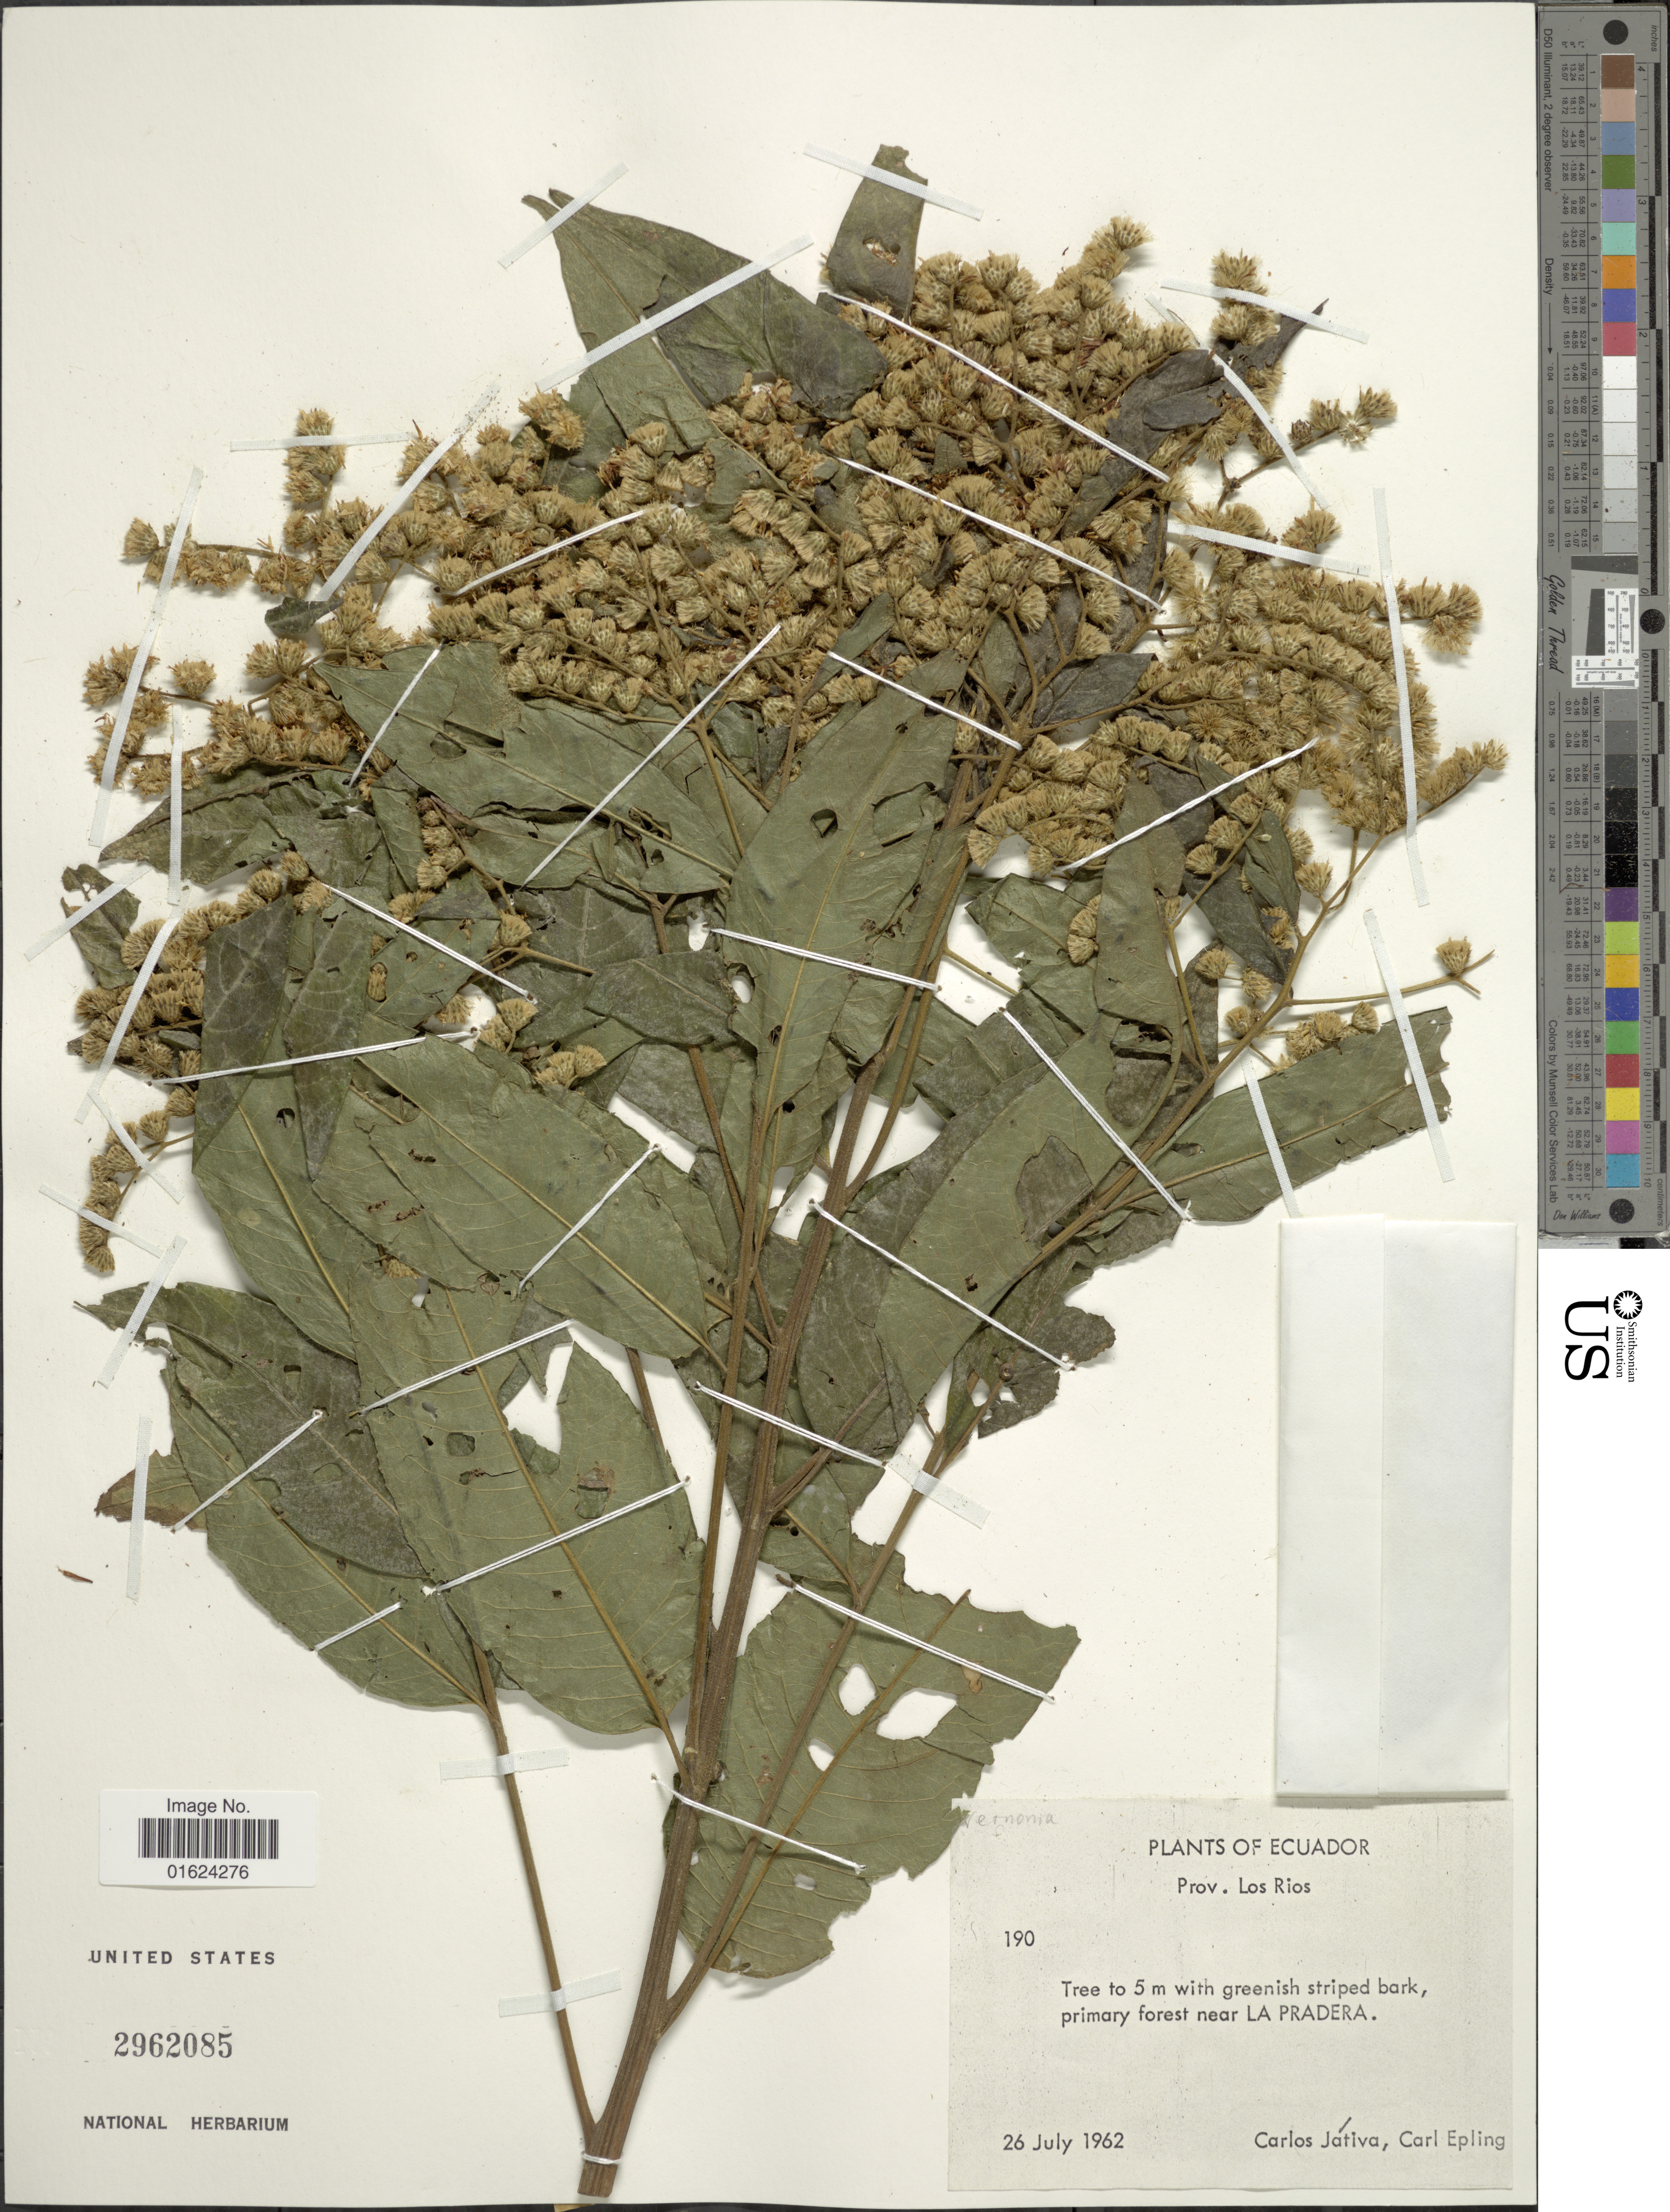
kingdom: Plantae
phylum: Tracheophyta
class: Magnoliopsida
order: Asterales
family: Asteraceae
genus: Vernonanthura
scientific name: Vernonanthura patens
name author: (Kunth) H. Rob.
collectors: C. D. Játiva & C. C. Epling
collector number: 190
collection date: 1962-07-26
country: Ecuador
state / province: Los Ríos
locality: Ecuador, Prov. Los Rios. Primary forest near La Pradera.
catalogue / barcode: US 2962085